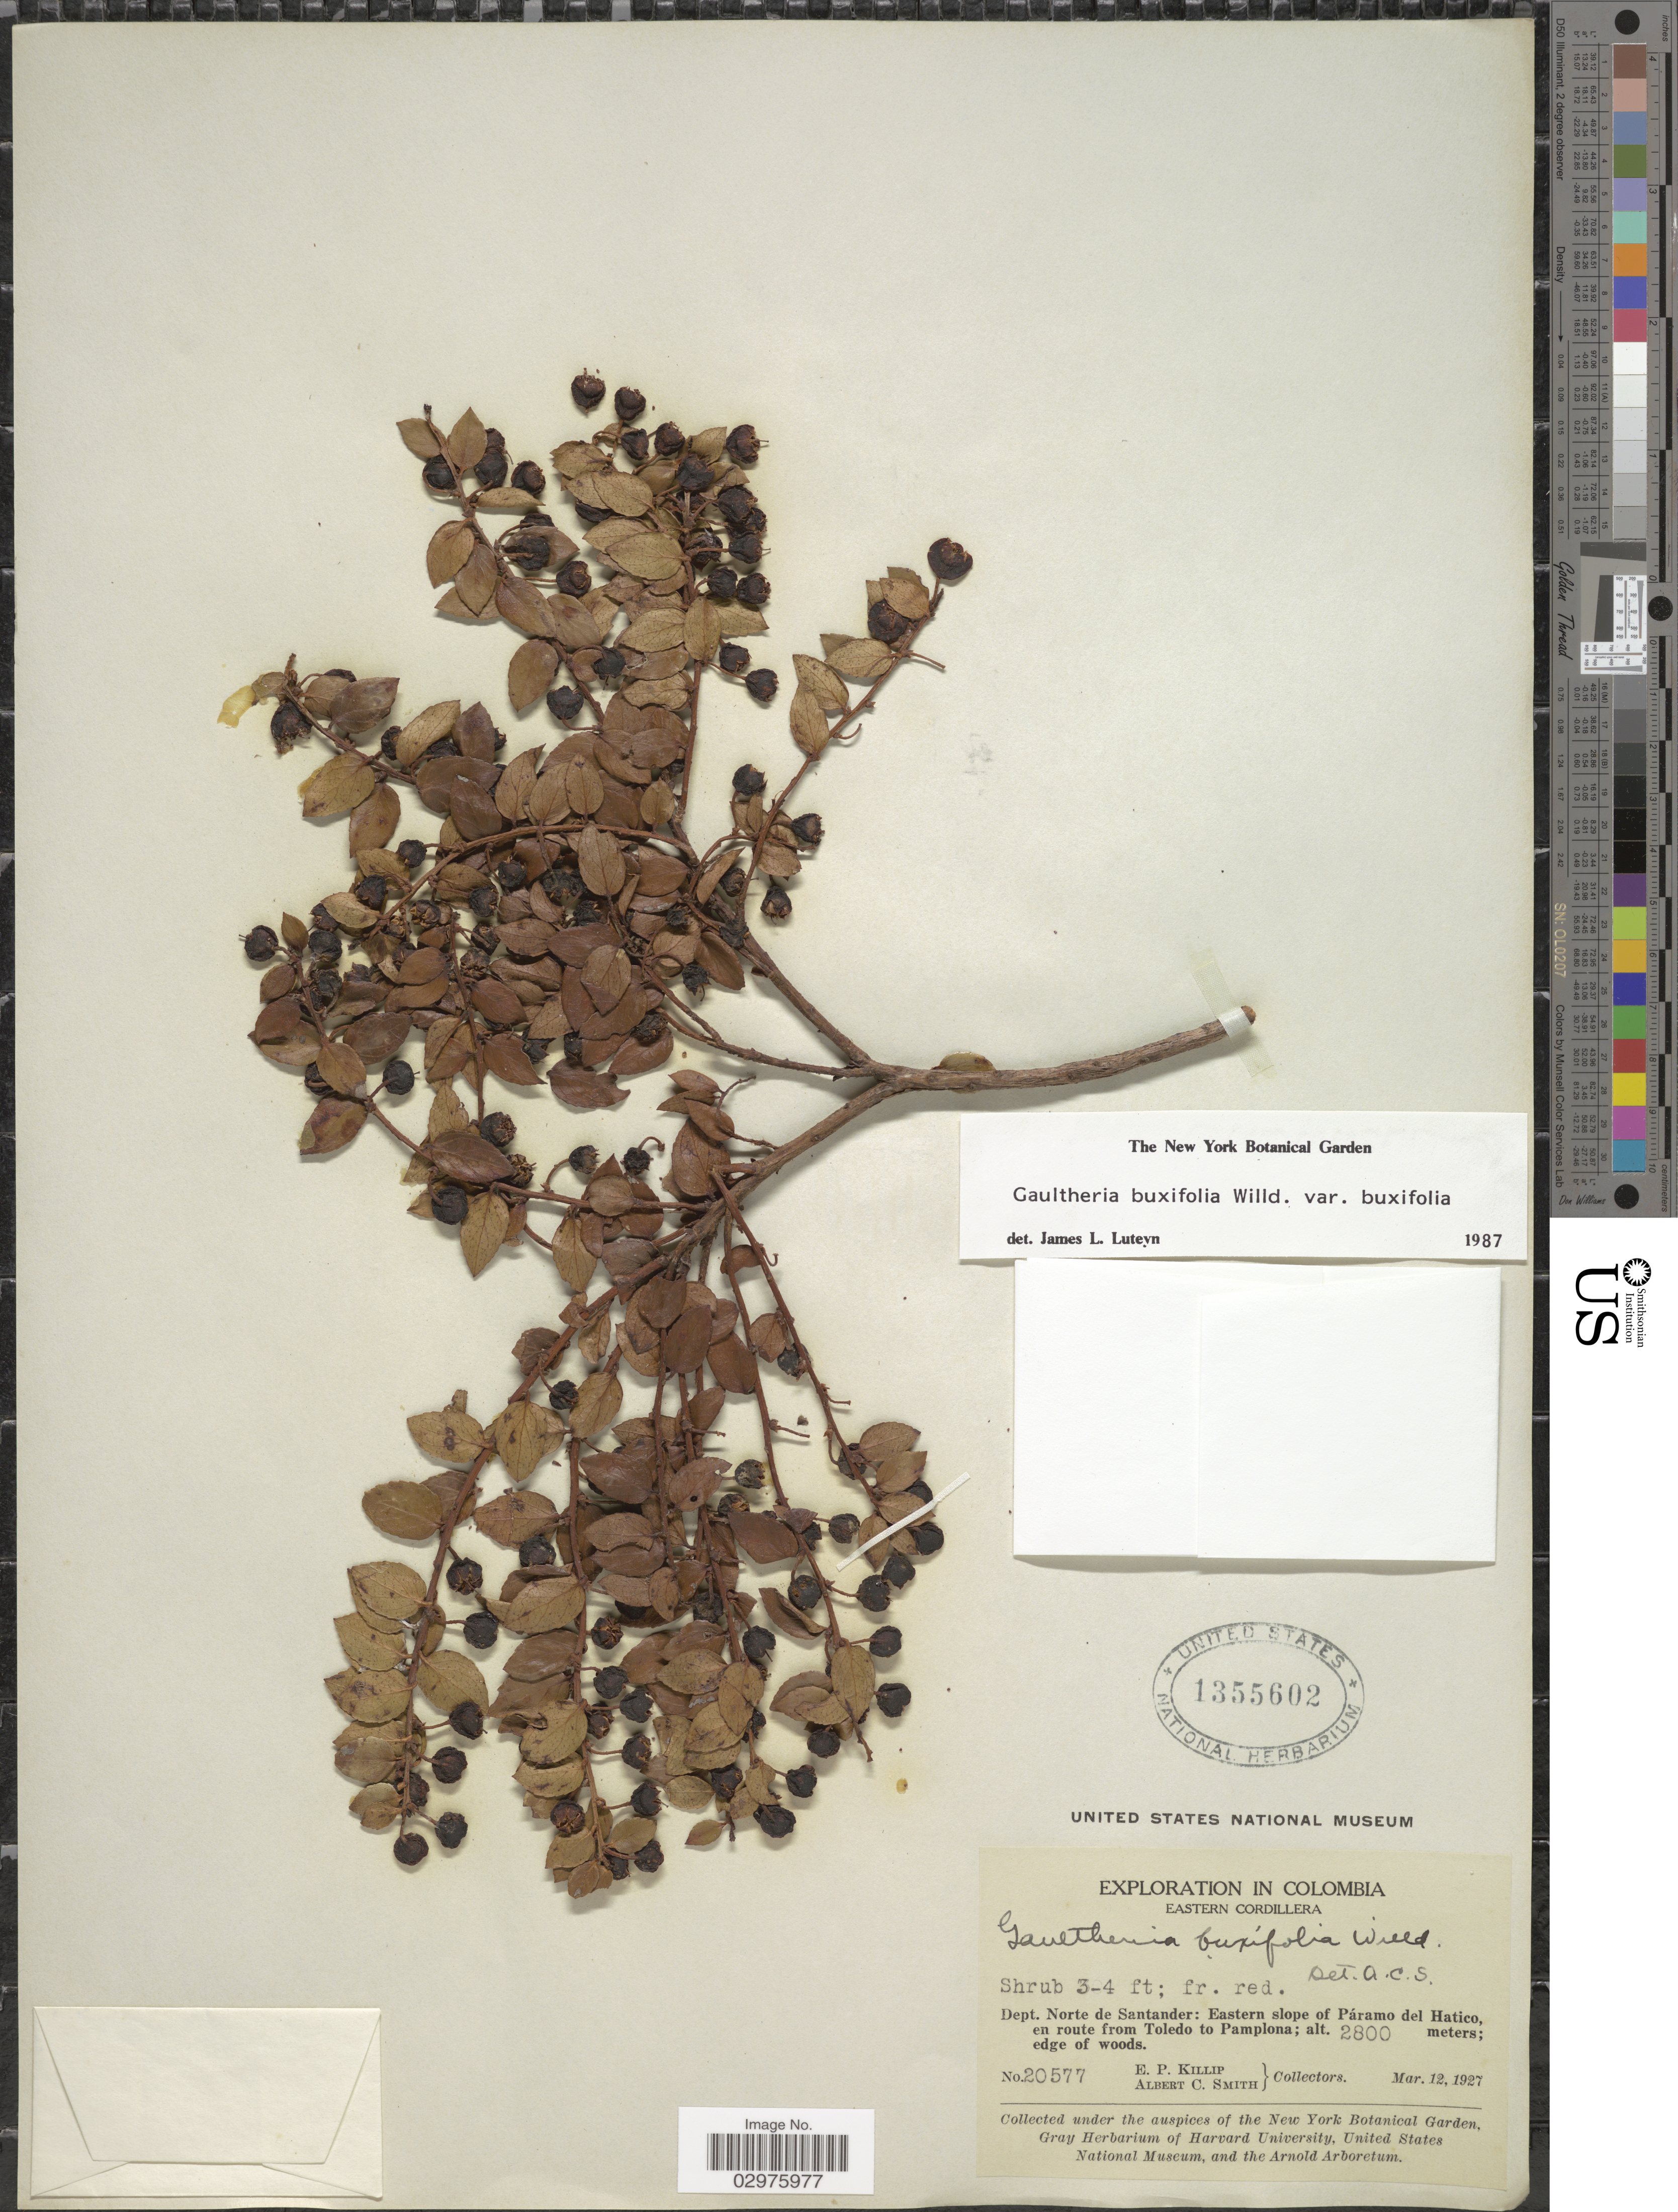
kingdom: Plantae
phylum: Tracheophyta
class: Magnoliopsida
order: Ericales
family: Ericaceae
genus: Gaultheria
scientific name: Gaultheria buxifolia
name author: Willd.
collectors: E. P. Killip & A. C. Smith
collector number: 20577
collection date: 1927-03-12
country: Colombia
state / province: Norte de Santander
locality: Eastern Cordillera. Dept. Norte de Santander: Eastern slope of Páramo del Hatico, en route from Toledo to Pamplona.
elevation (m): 2800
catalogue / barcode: US 1355602